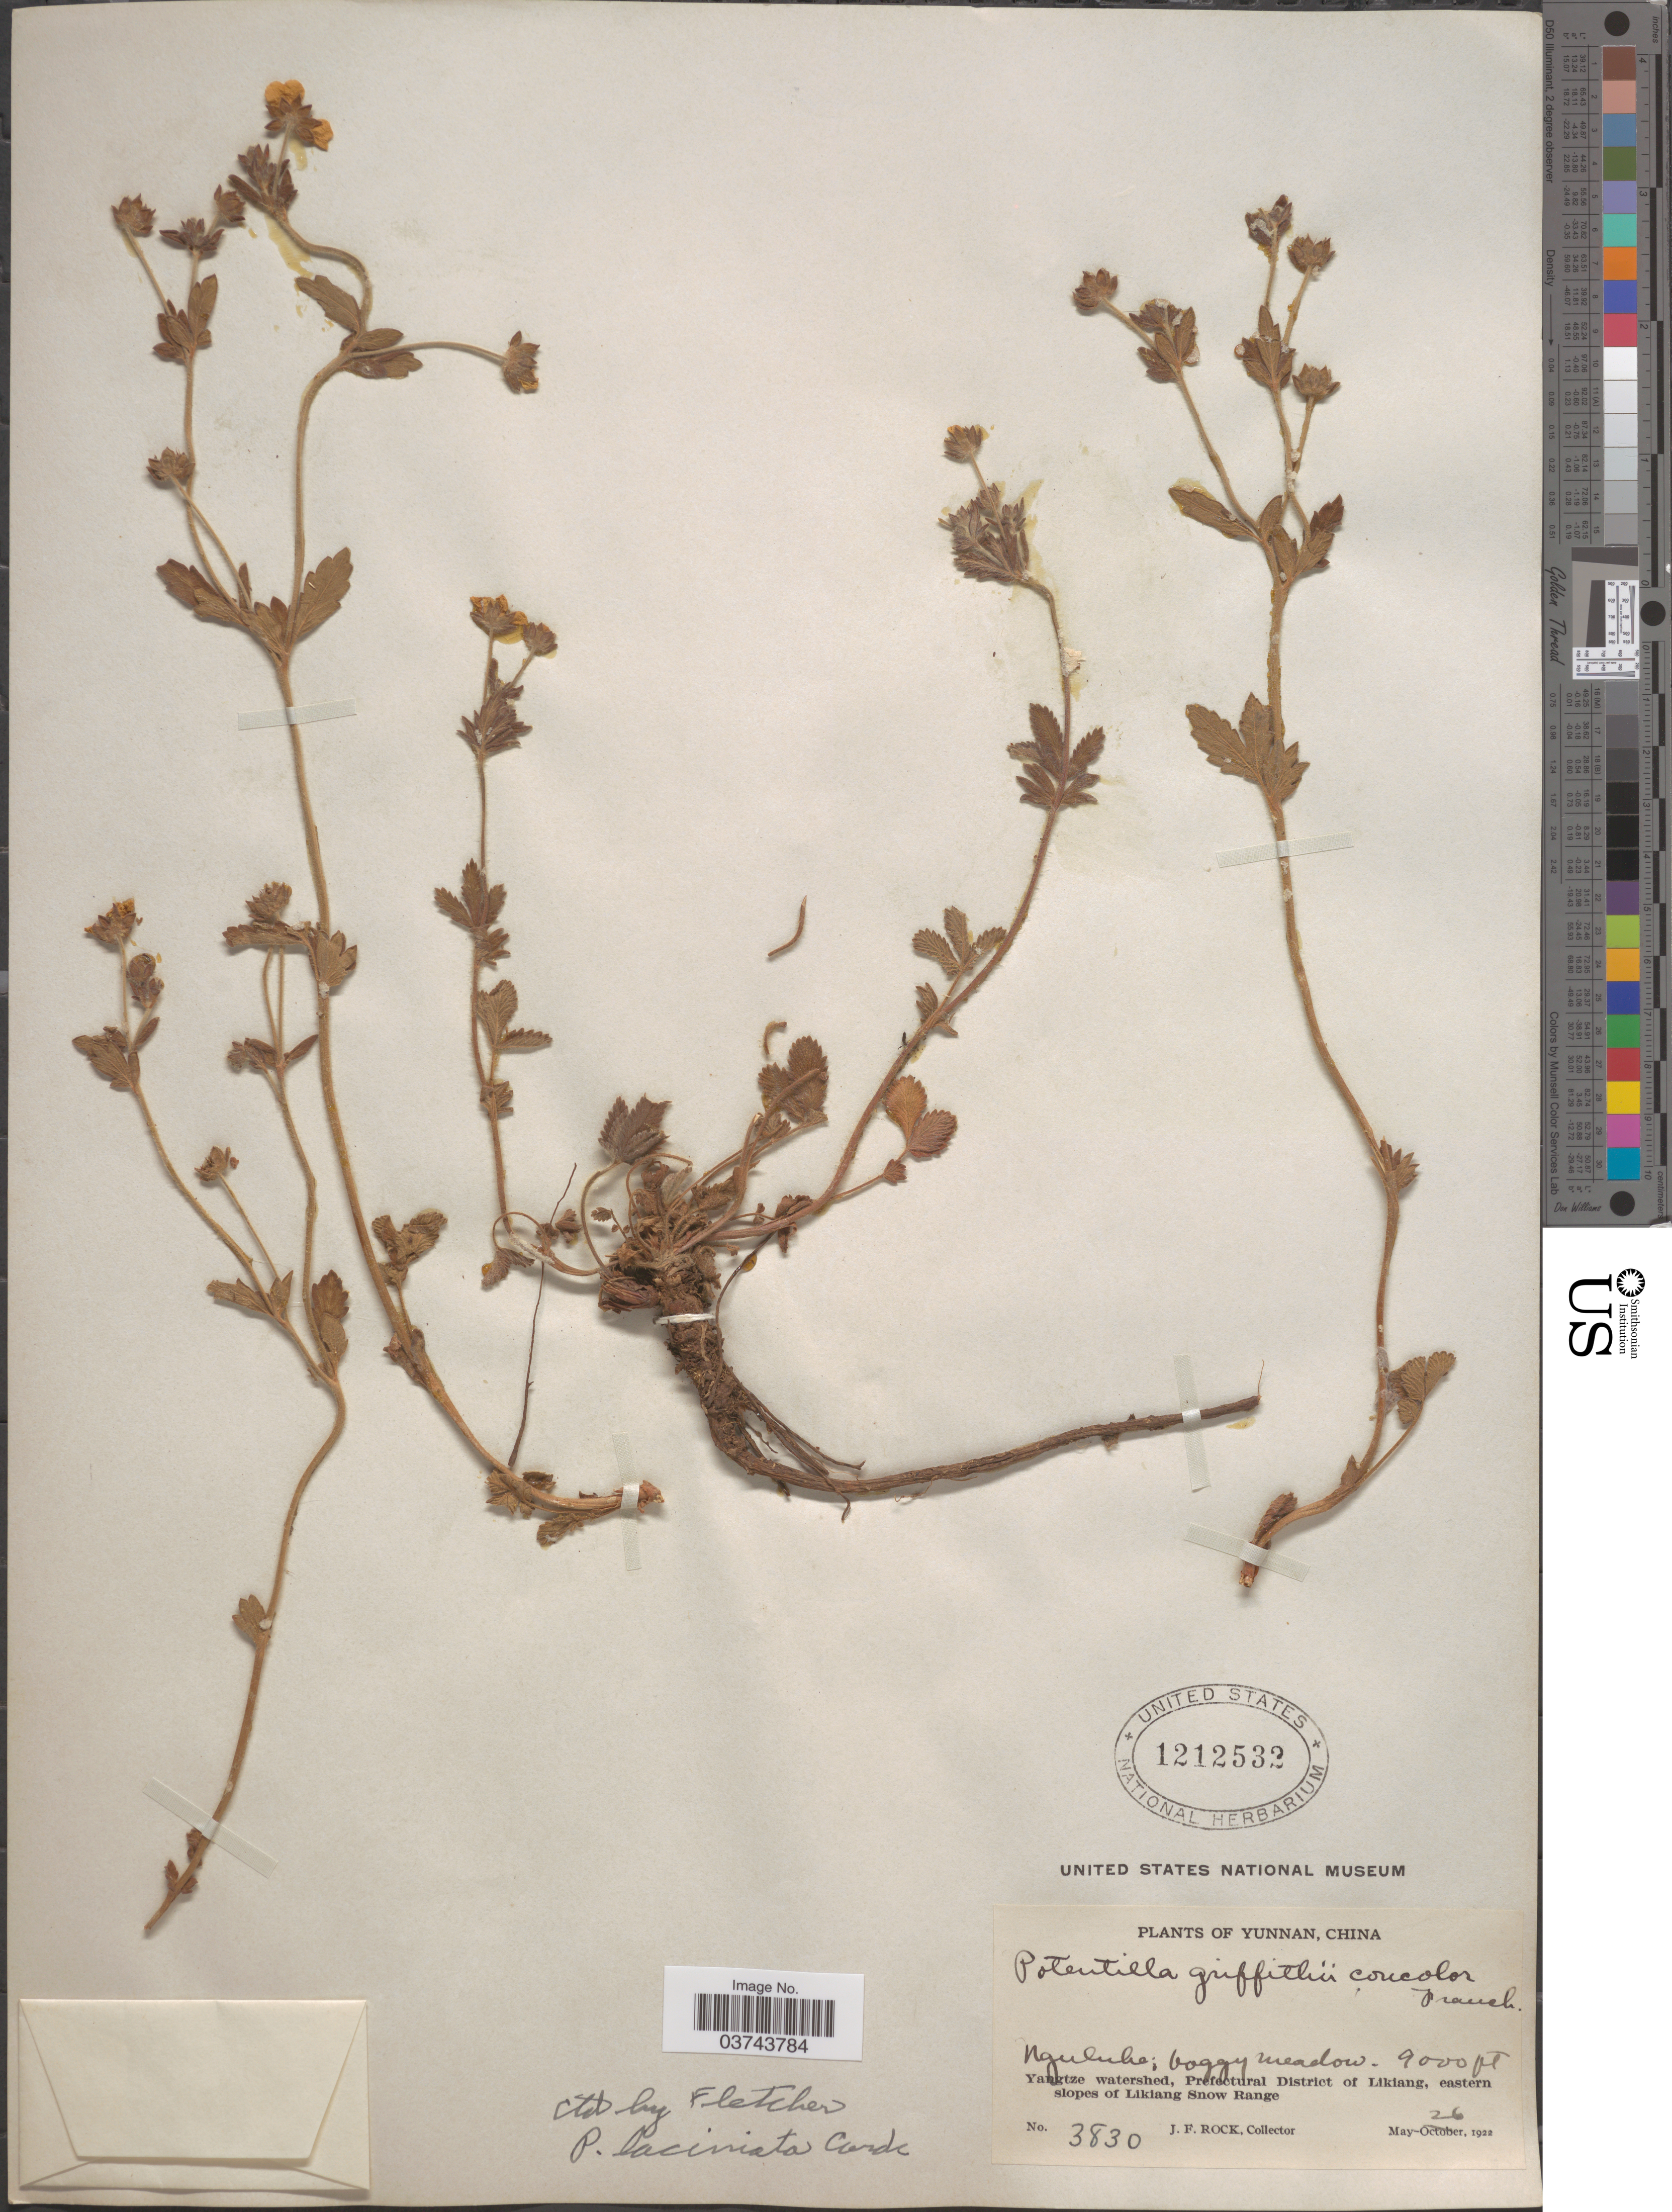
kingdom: Plantae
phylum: Tracheophyta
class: Magnoliopsida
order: Rosales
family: Rosaceae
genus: Potentilla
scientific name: Potentilla lanciniata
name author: Cardot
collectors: J. Rock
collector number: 3830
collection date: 1922-05-26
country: China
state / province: Yunnan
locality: Nguluha [interpreted]. Yangtze watershed, Prefectural District of Likiang, eastern slopes of Likiang Snow Range.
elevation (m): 2743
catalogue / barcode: US 1212532